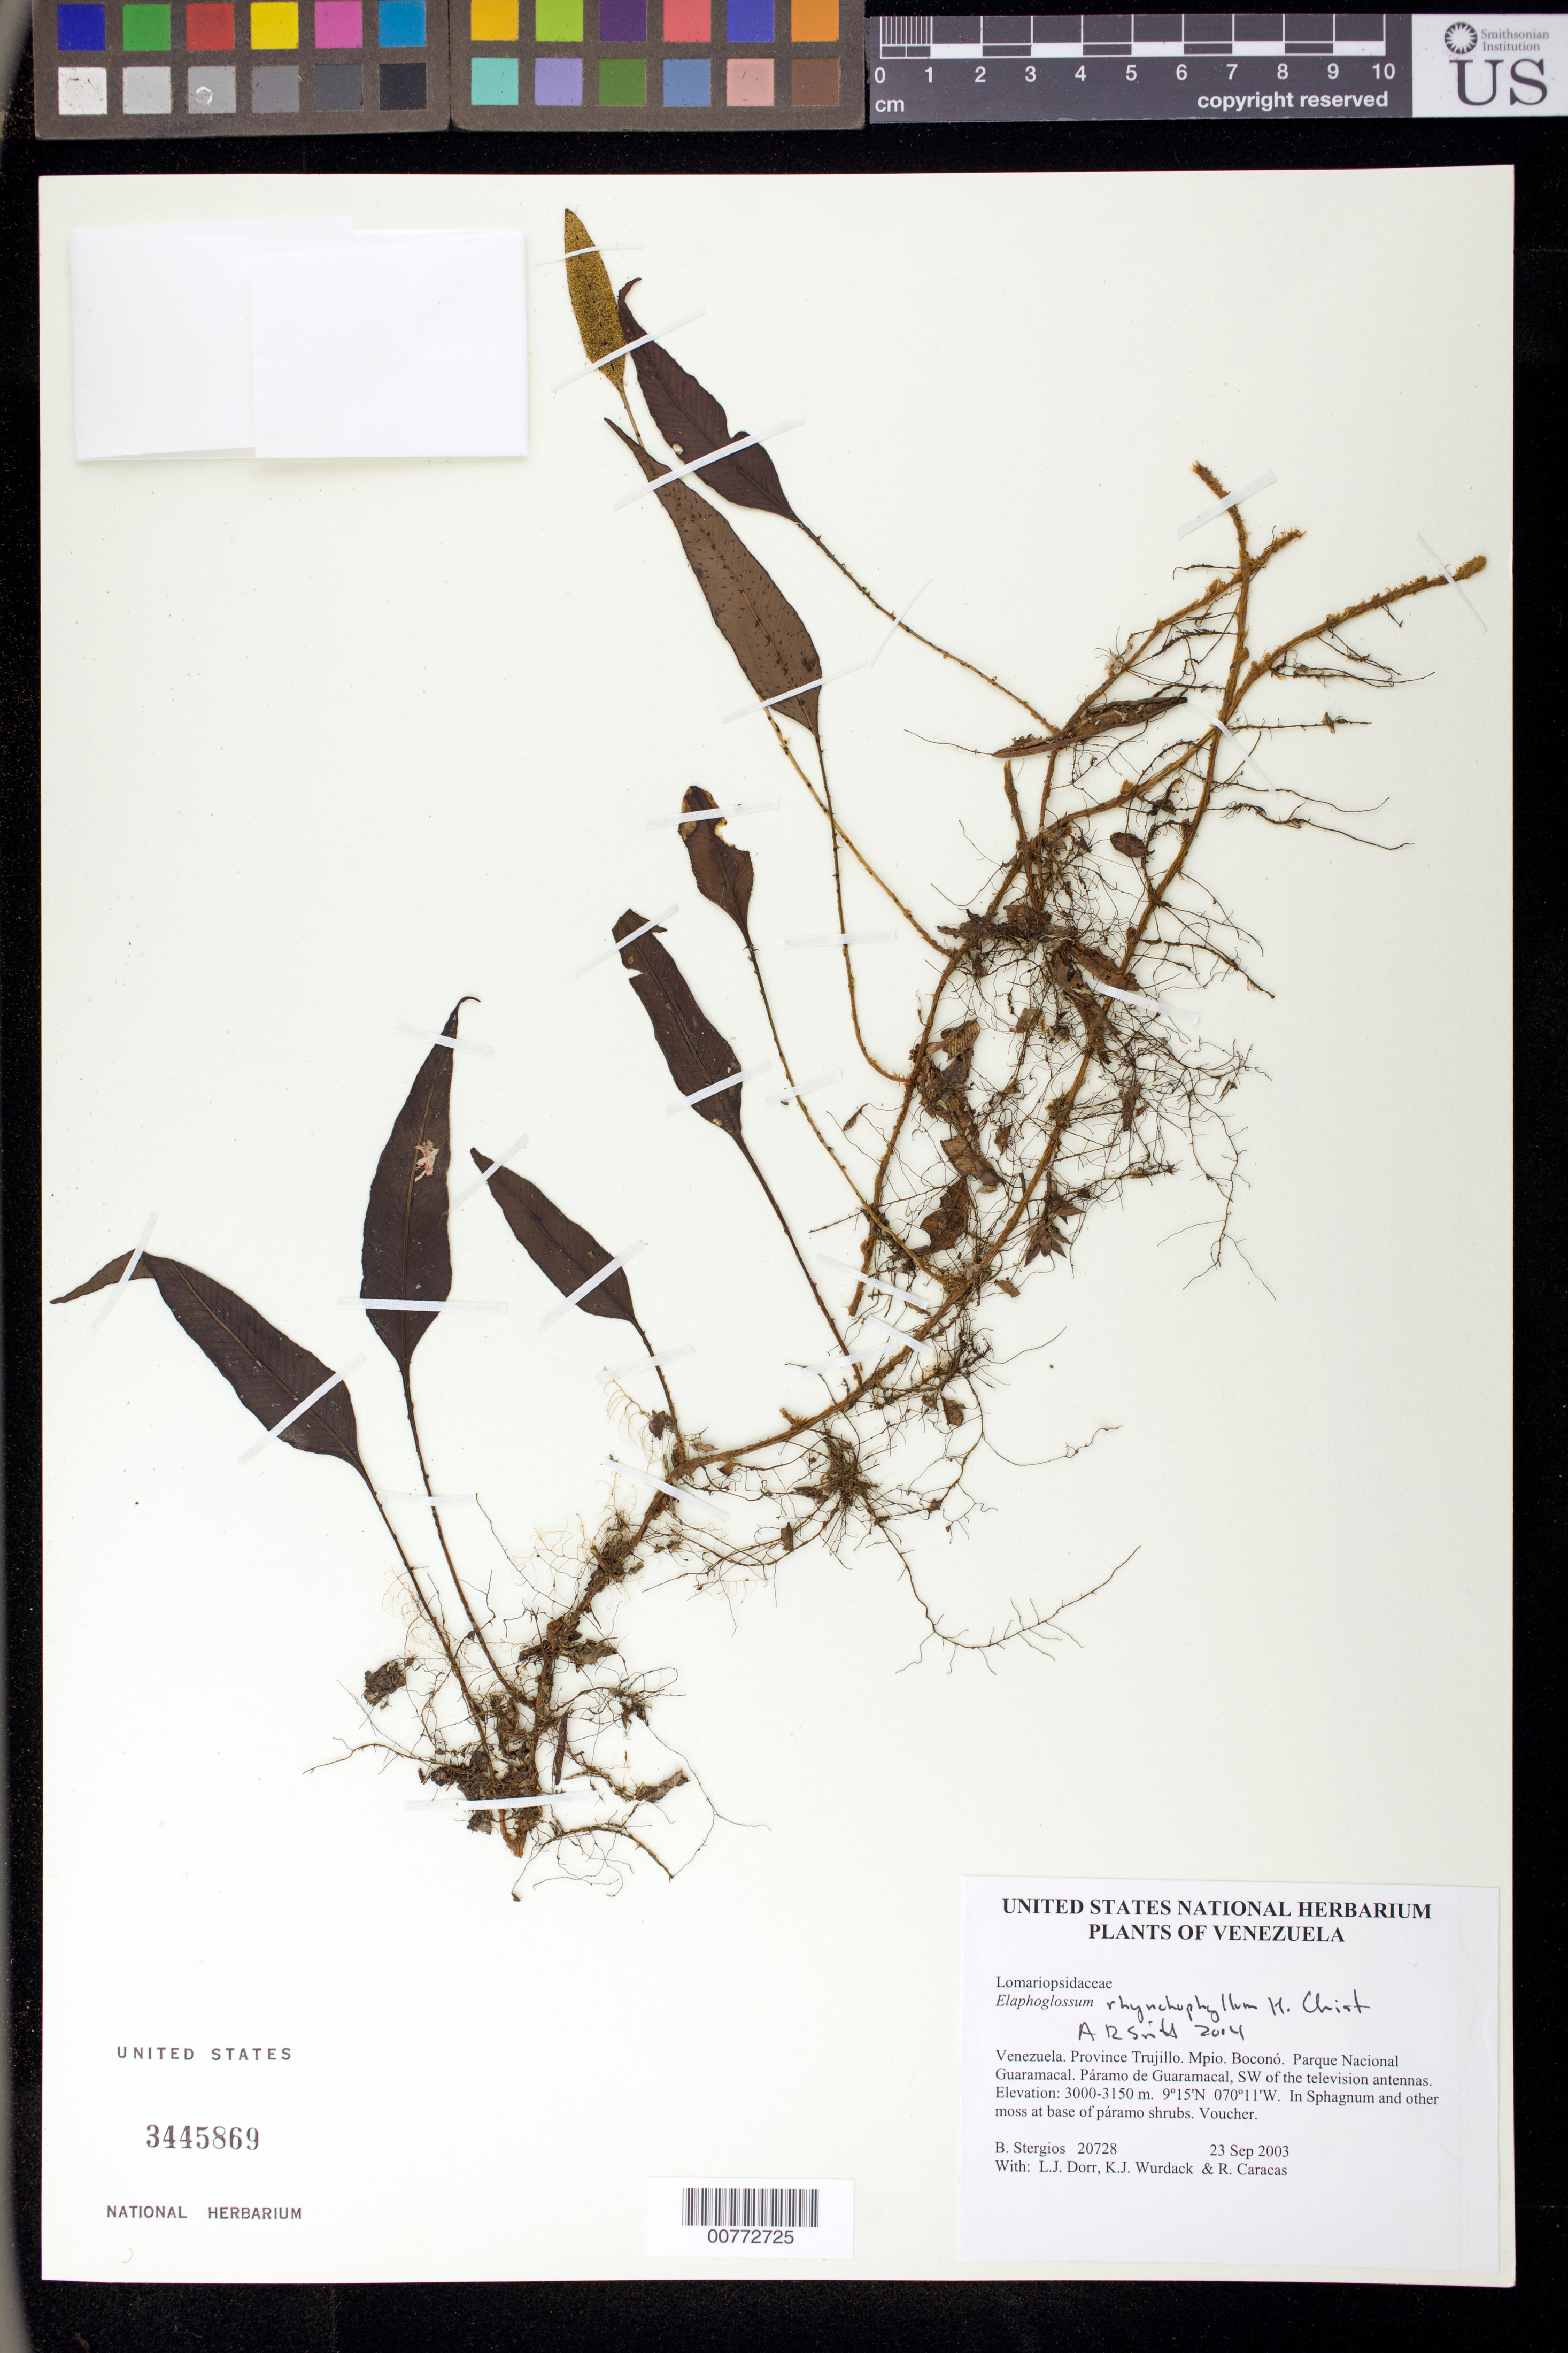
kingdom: Plantae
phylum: Tracheophyta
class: Polypodiopsida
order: Polypodiales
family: Dryopteridaceae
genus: Elaphoglossum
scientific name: Elaphoglossum iloense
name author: (Hook.) T. Moore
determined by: Vasco, A.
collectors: B. G. Stergios, L. J. Dorr, K. Wurdack & R. Caracas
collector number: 20728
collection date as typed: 23 Sep 2003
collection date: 2003-09-23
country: Venezuela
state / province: Trujillo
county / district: Boconó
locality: Parque Nacional Guaramacal. Páramo de Guaramacal, SW of the television antennas.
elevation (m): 3000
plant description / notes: MO, NY, PORT, UC, US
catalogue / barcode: US 3445869